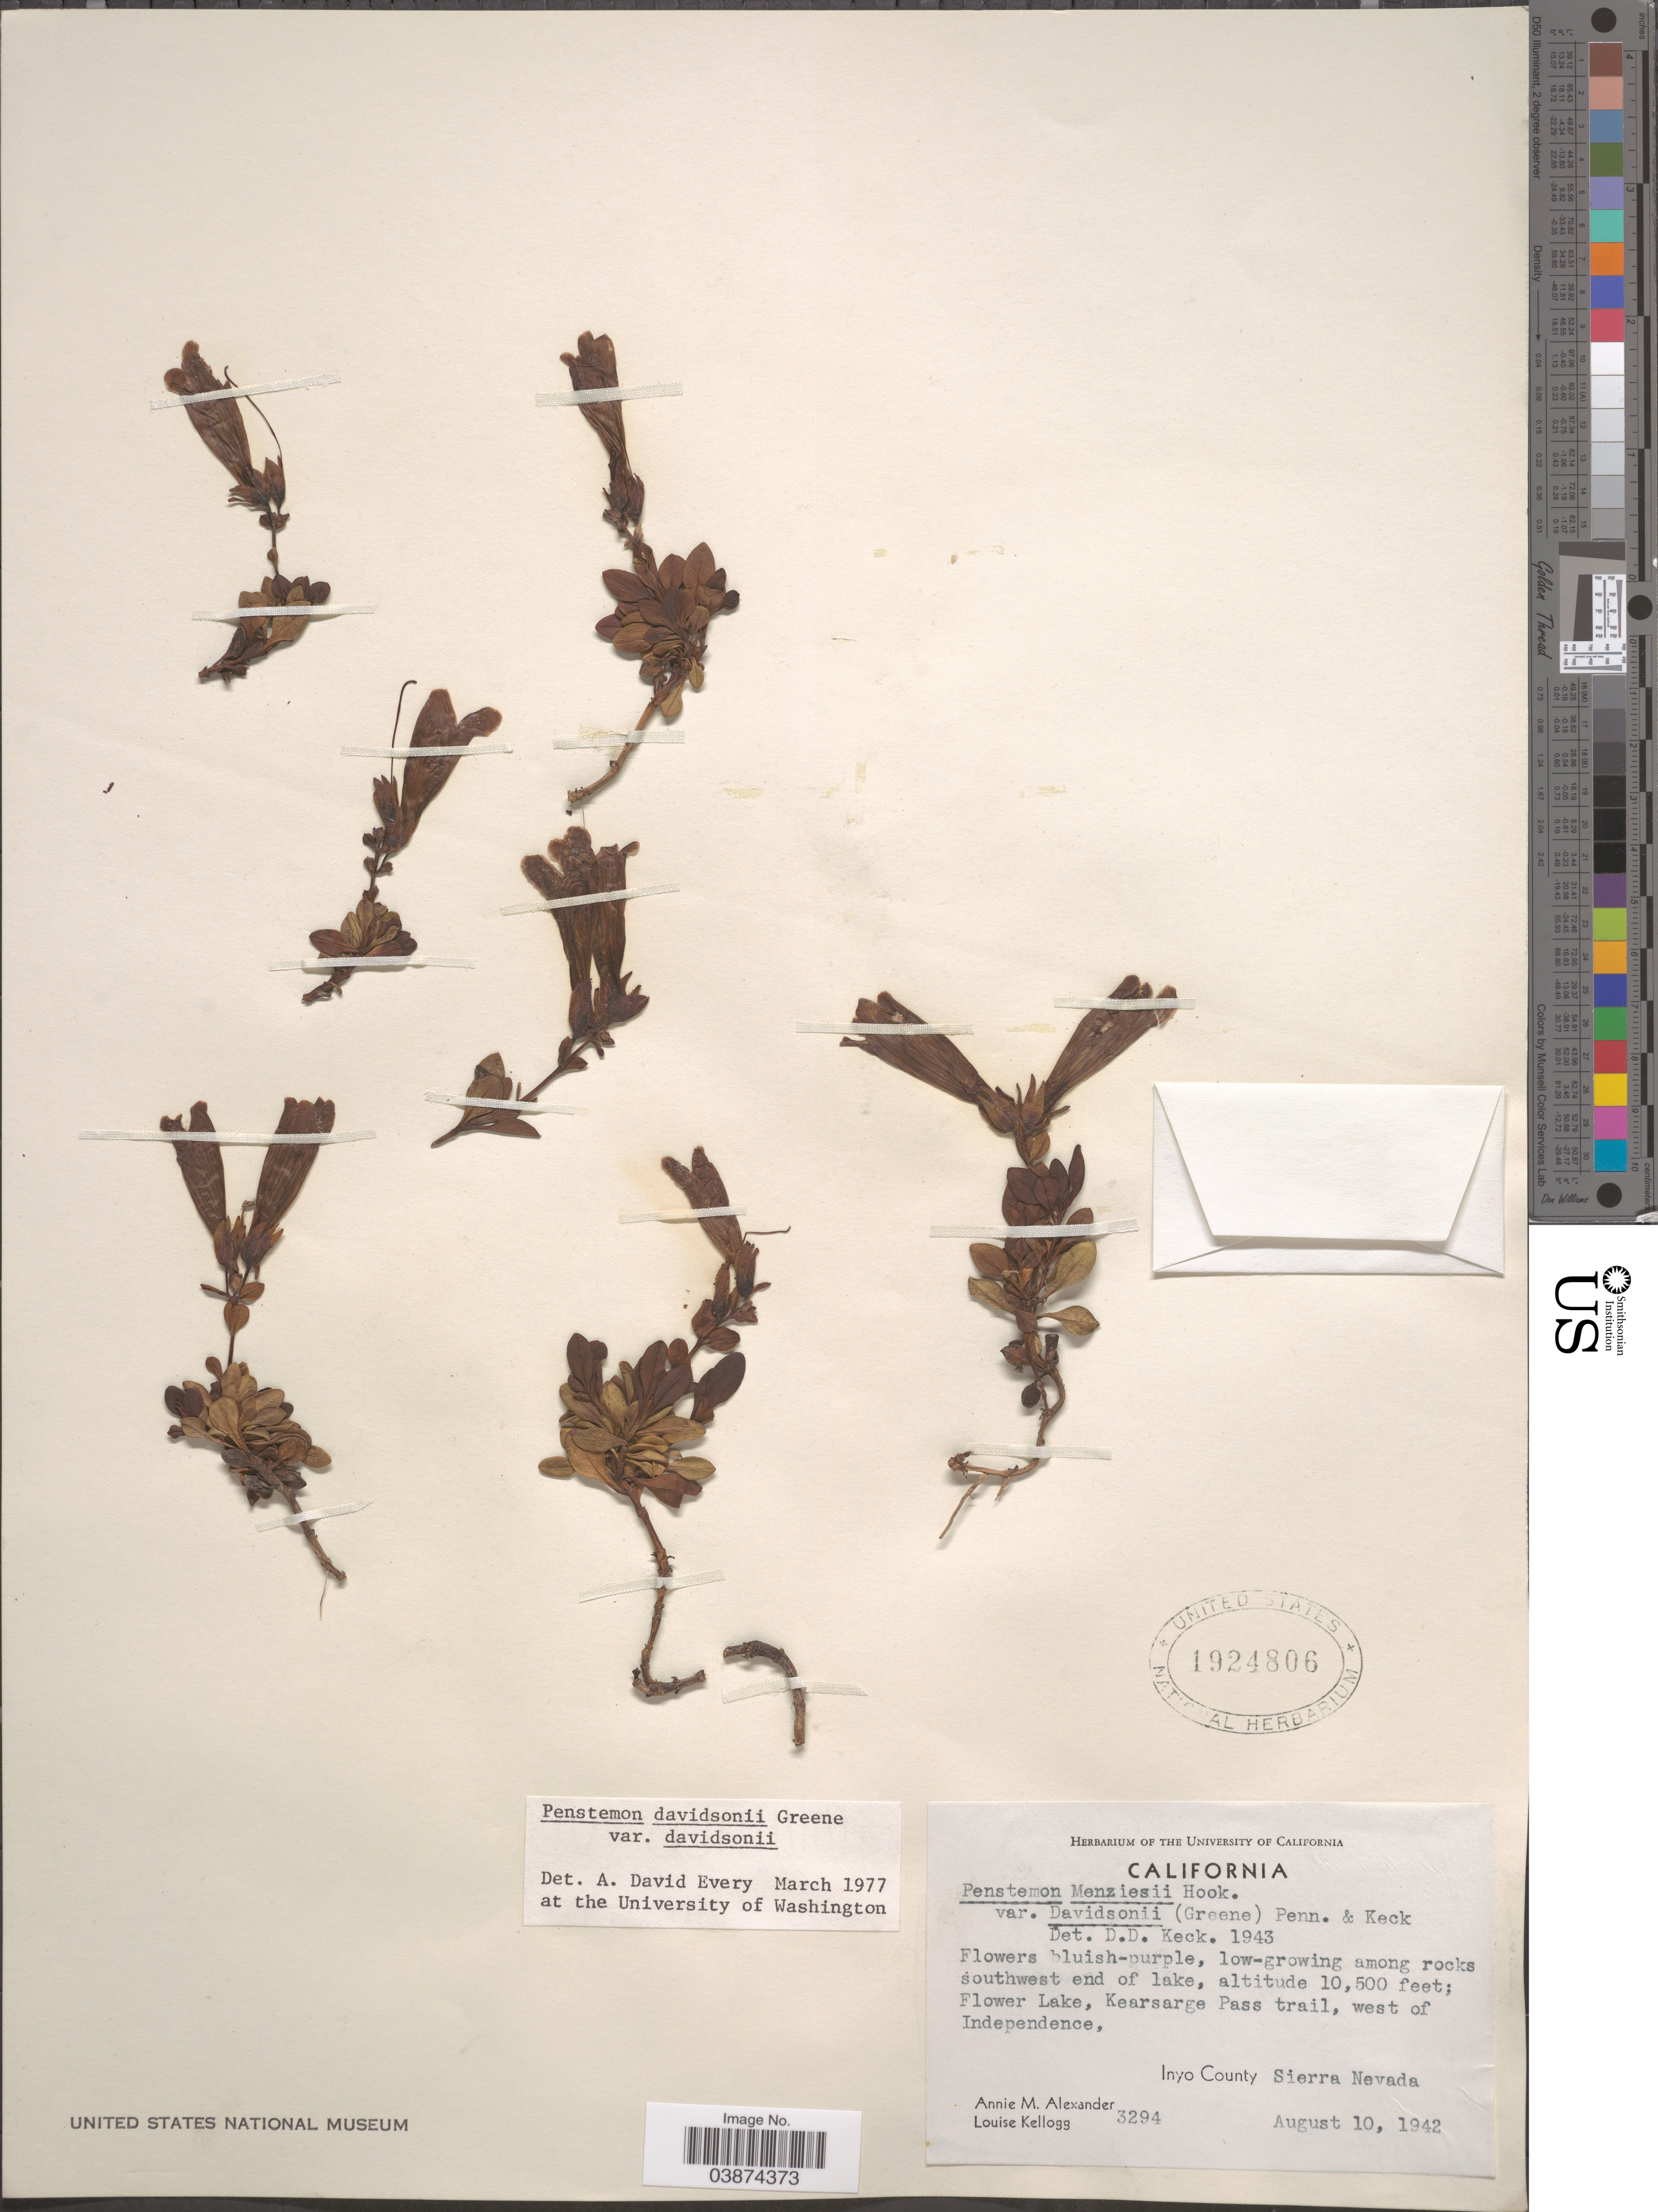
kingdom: Plantae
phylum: Tracheophyta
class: Magnoliopsida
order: Lamiales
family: Plantaginaceae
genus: Penstemon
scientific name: Penstemon davidsonii var. davidsonii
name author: Greene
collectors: A. M. Alexander & L. Kellogg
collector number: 3294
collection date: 1942-08-10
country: United States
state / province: California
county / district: Inyo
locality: Southwest end of lake. Flower Lake, Kearsarge Pass trail, west of Independence, Inyo County, Sierra Nevada.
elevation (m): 3200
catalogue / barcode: US 1924806